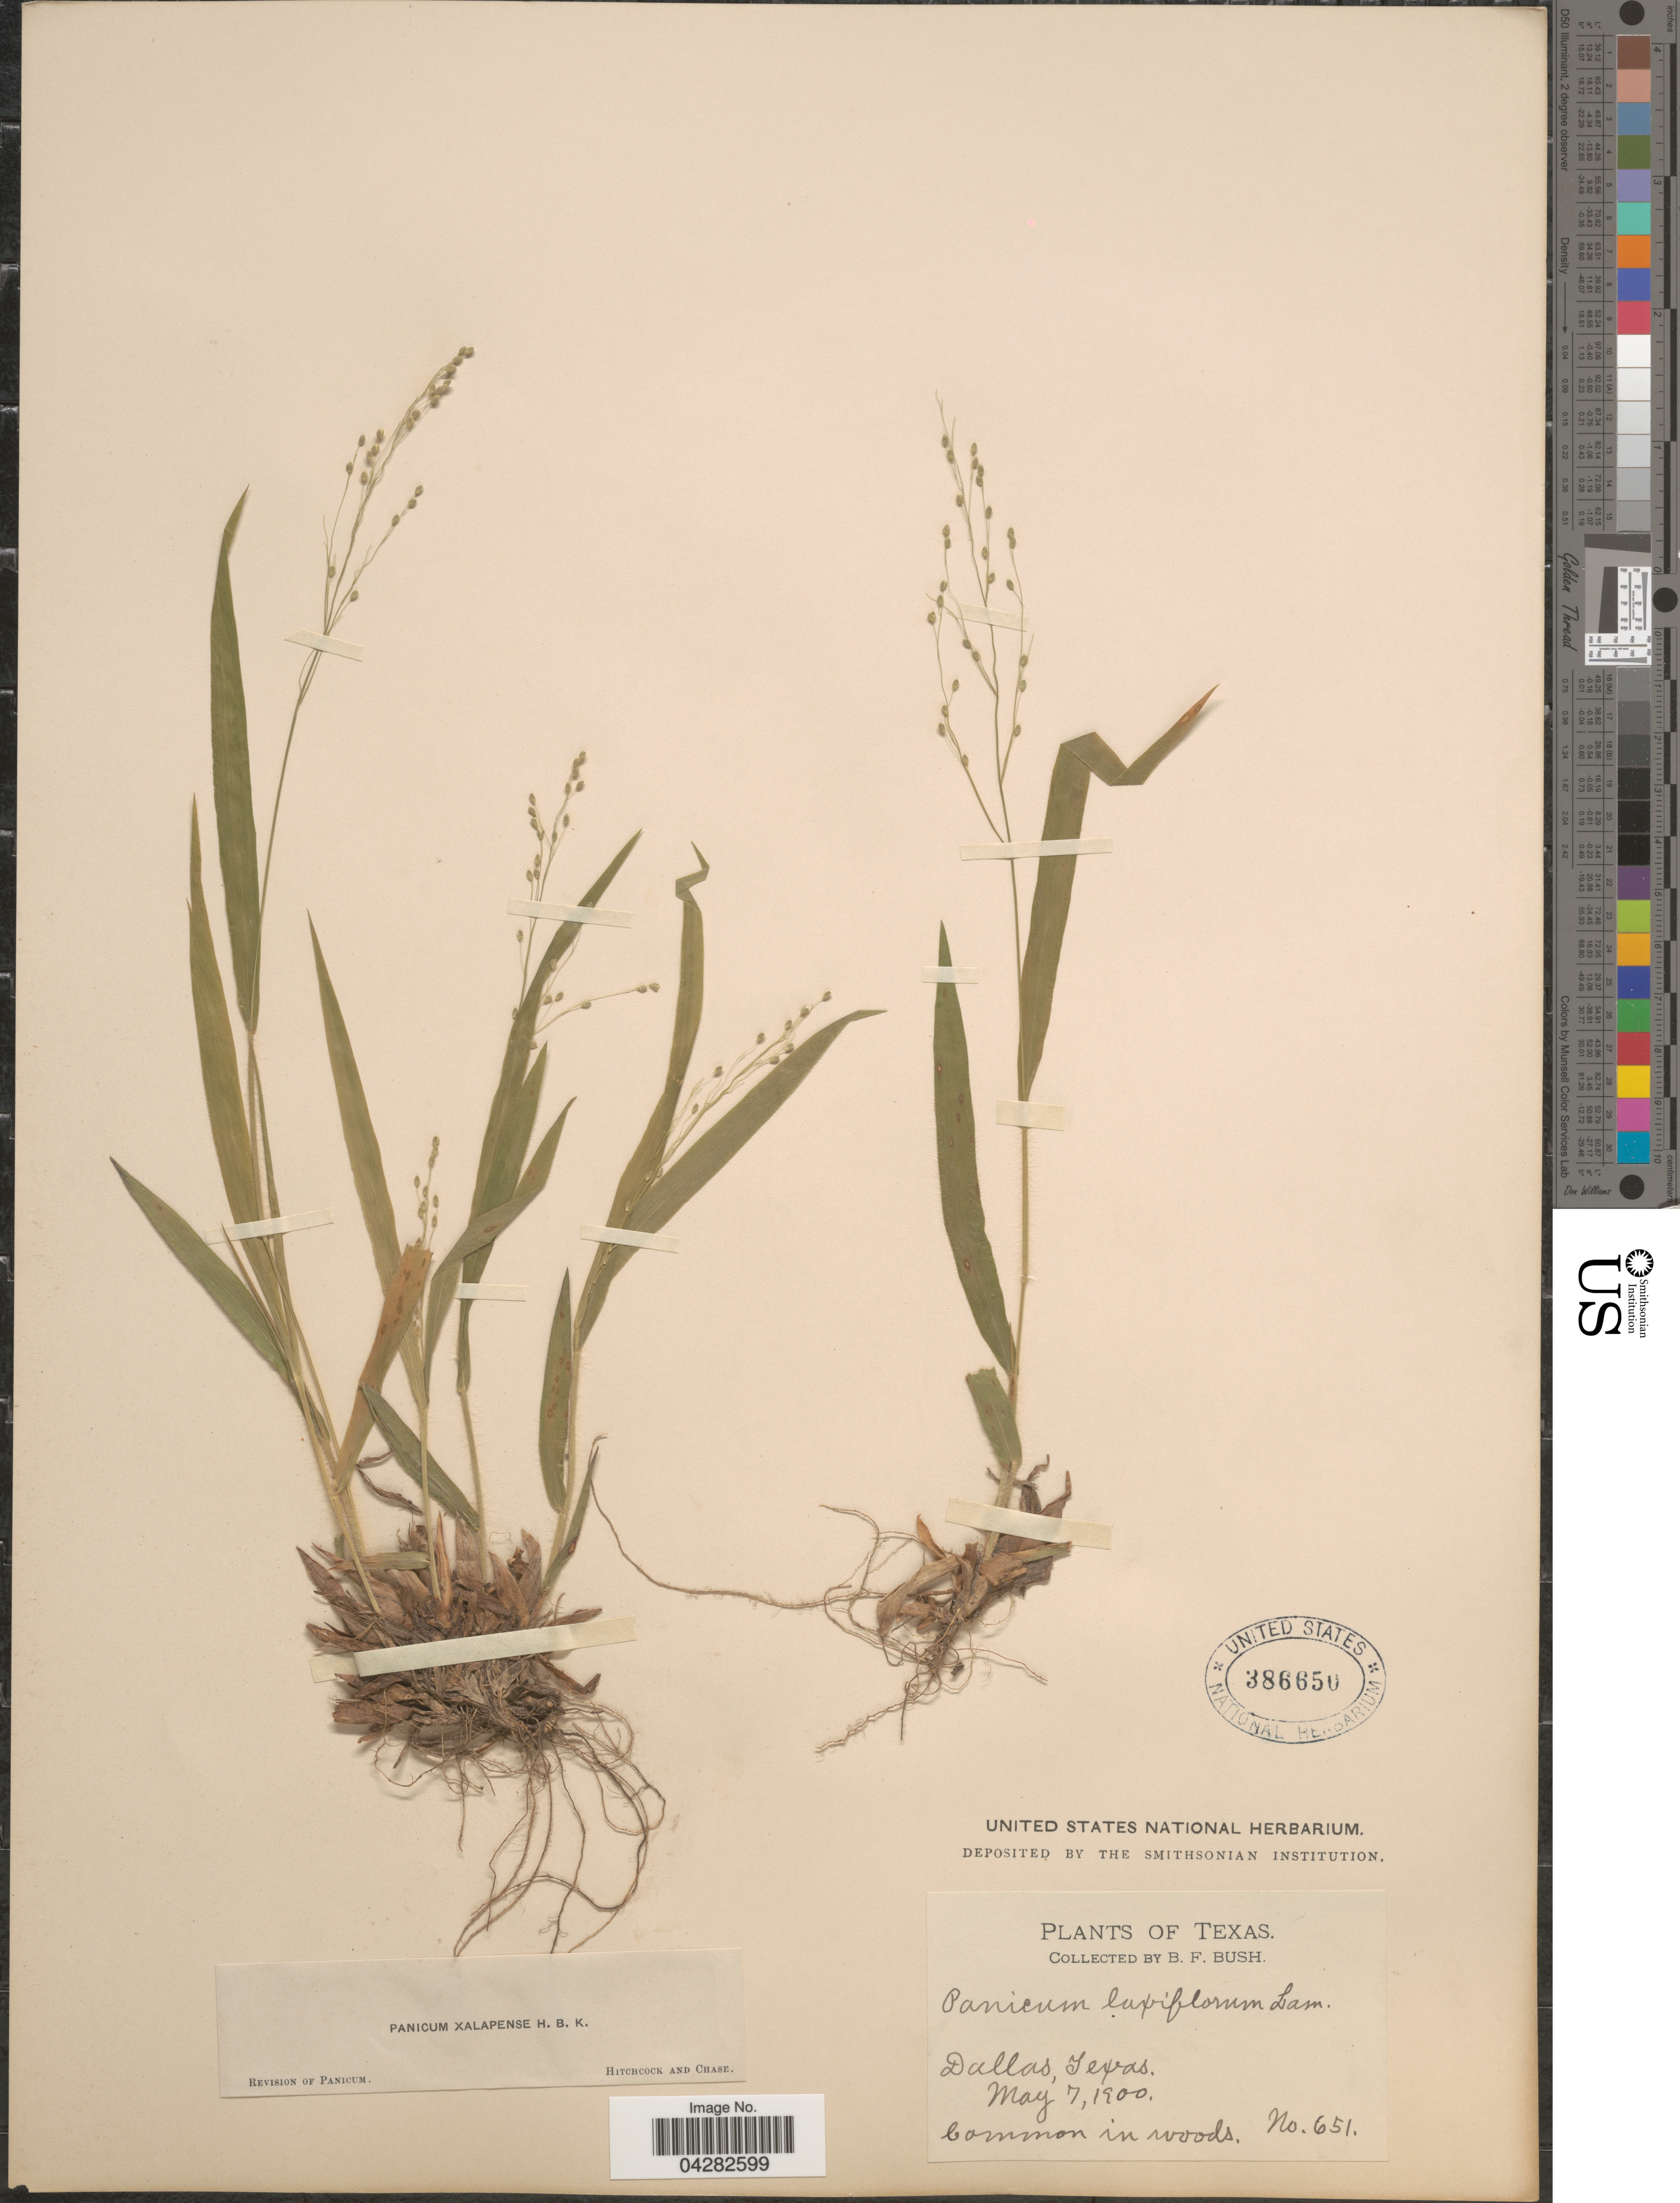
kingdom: Plantae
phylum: Tracheophyta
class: Liliopsida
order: Poales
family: Poaceae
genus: Dichanthelium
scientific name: Dichanthelium laxiflorum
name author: (Lam.) Gould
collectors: B. F. Bush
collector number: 651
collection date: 1900-05-07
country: United States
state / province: Texas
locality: Dallas.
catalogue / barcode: US 386650